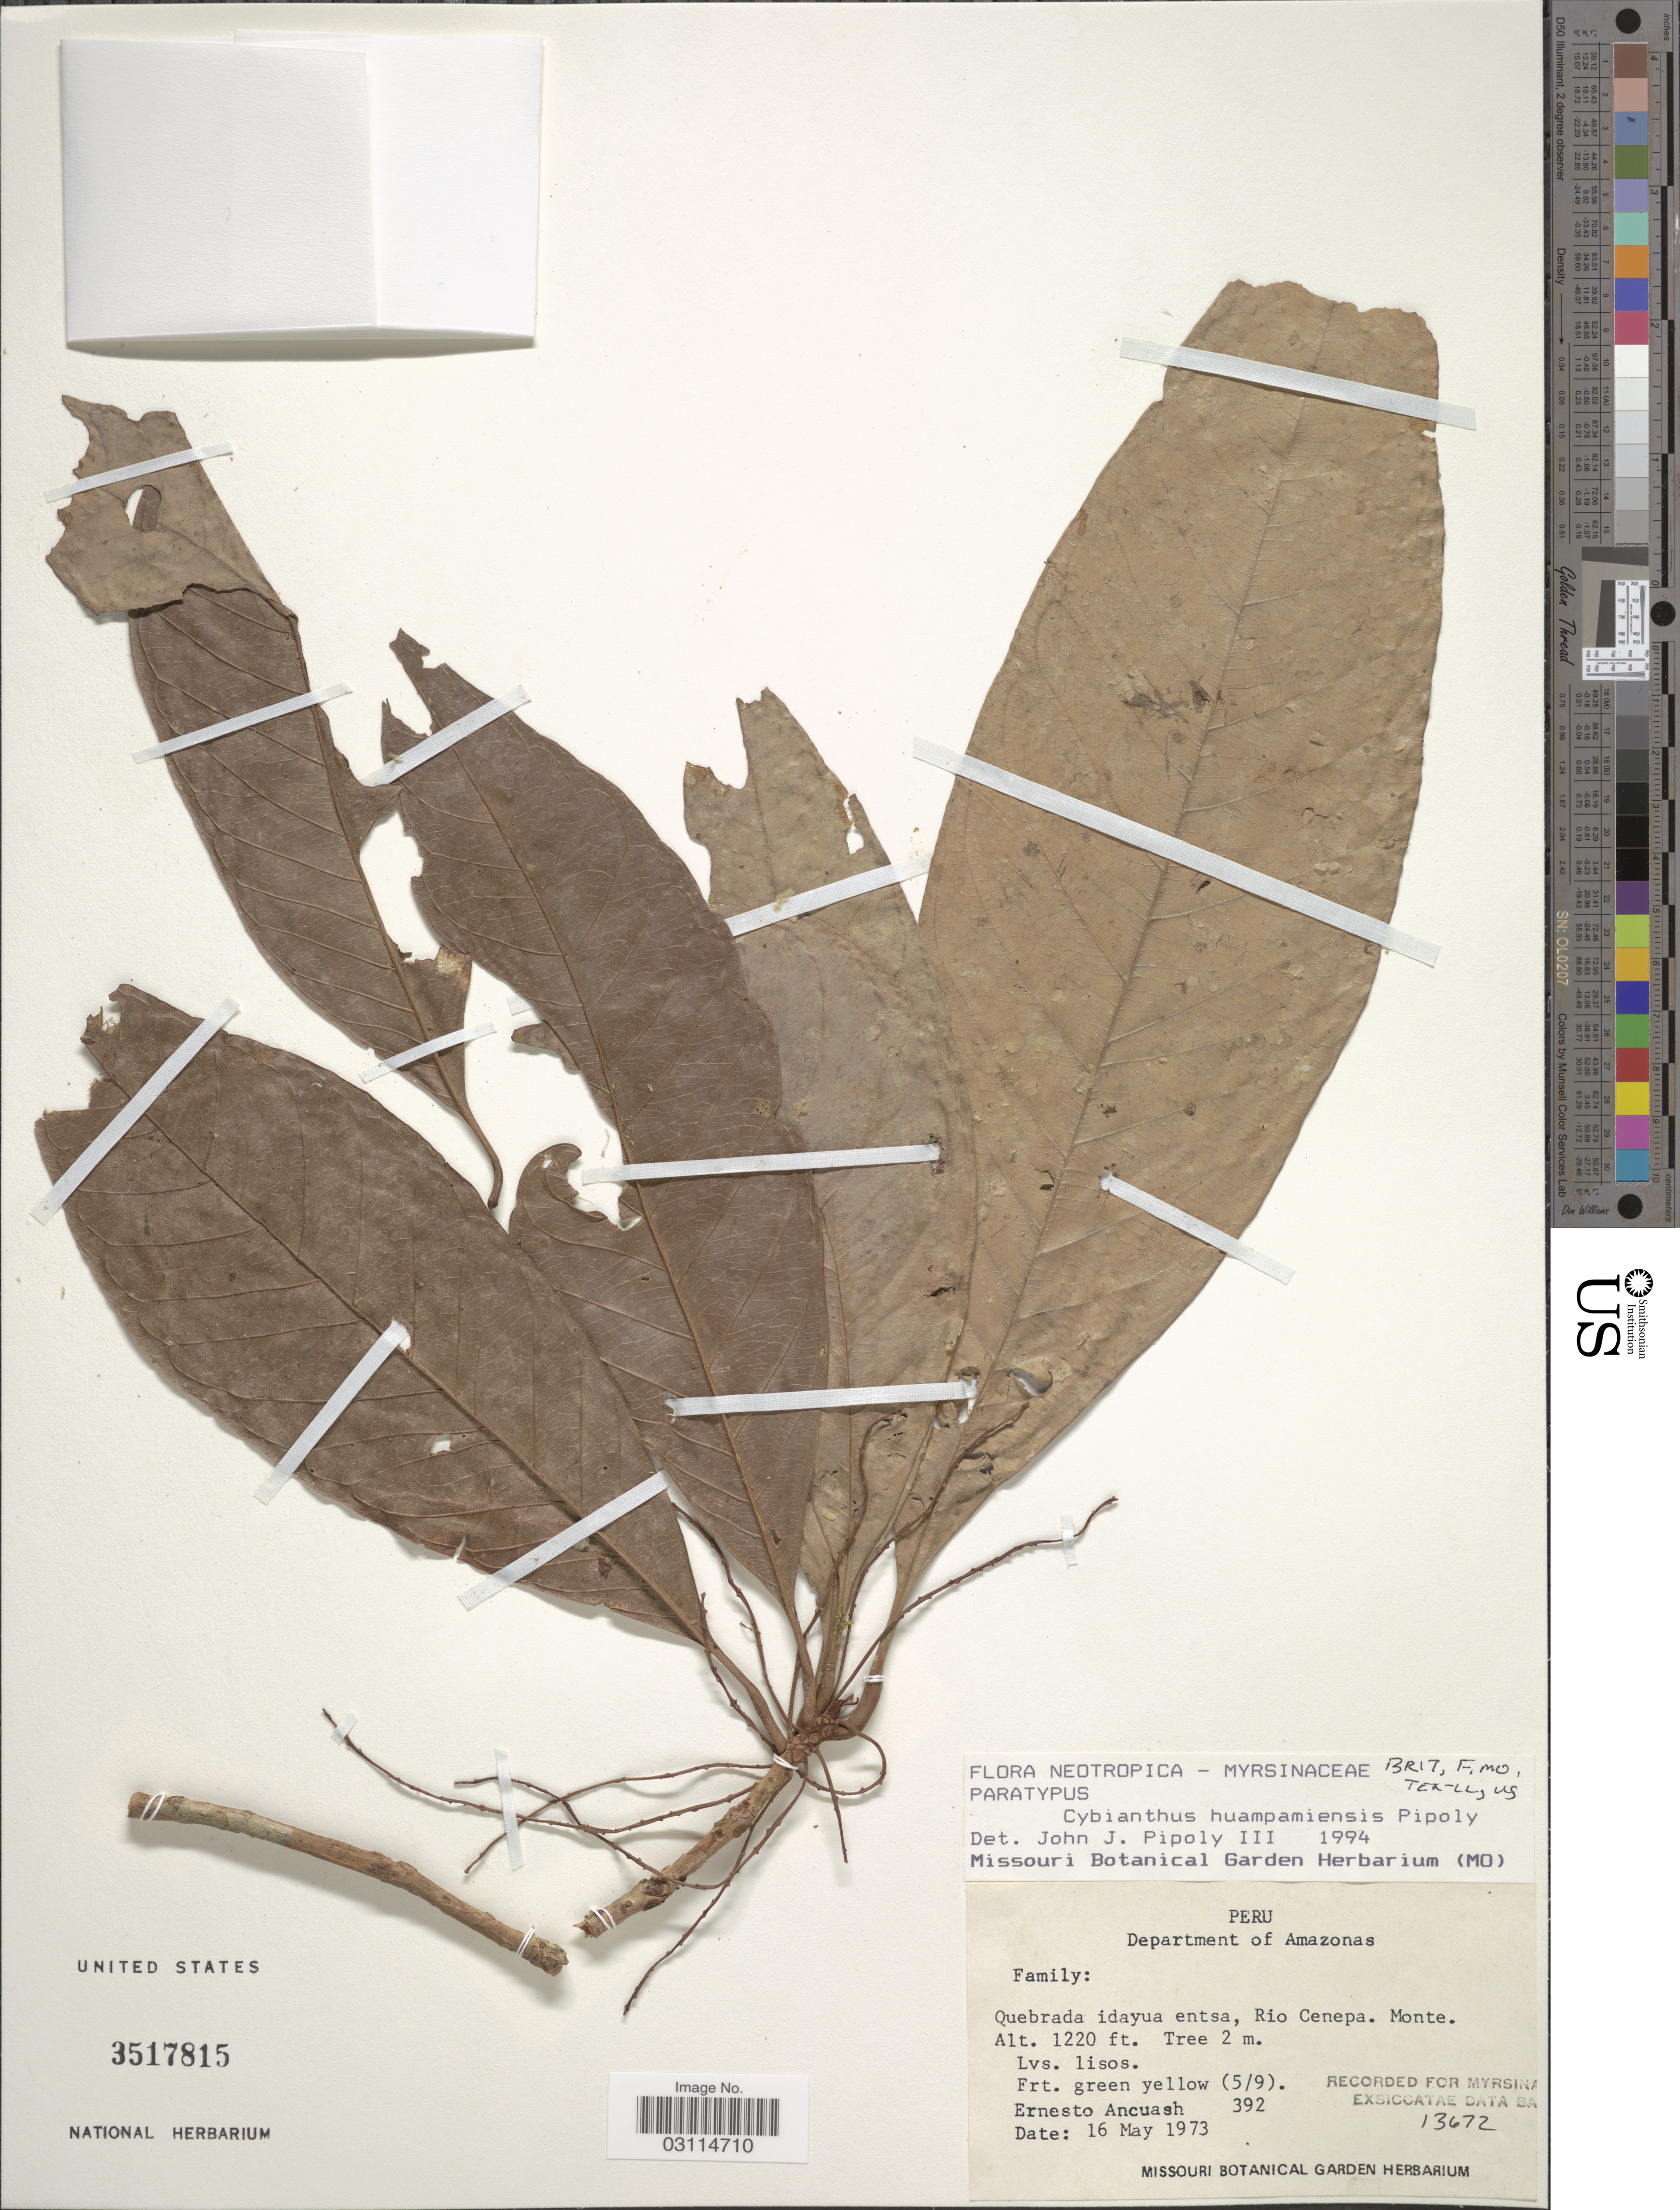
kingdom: Plantae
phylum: Tracheophyta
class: Magnoliopsida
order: Ericales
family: Primulaceae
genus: Cybianthus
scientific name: Cybianthus huampamiensis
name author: Pipoly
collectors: E. Ancuash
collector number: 392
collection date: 1973-05-16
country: Peru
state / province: Amazonas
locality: Department of Amazonas, Quebrada idayua entsa, Rio Cenepa. Monte.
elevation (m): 372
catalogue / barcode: US 3517815